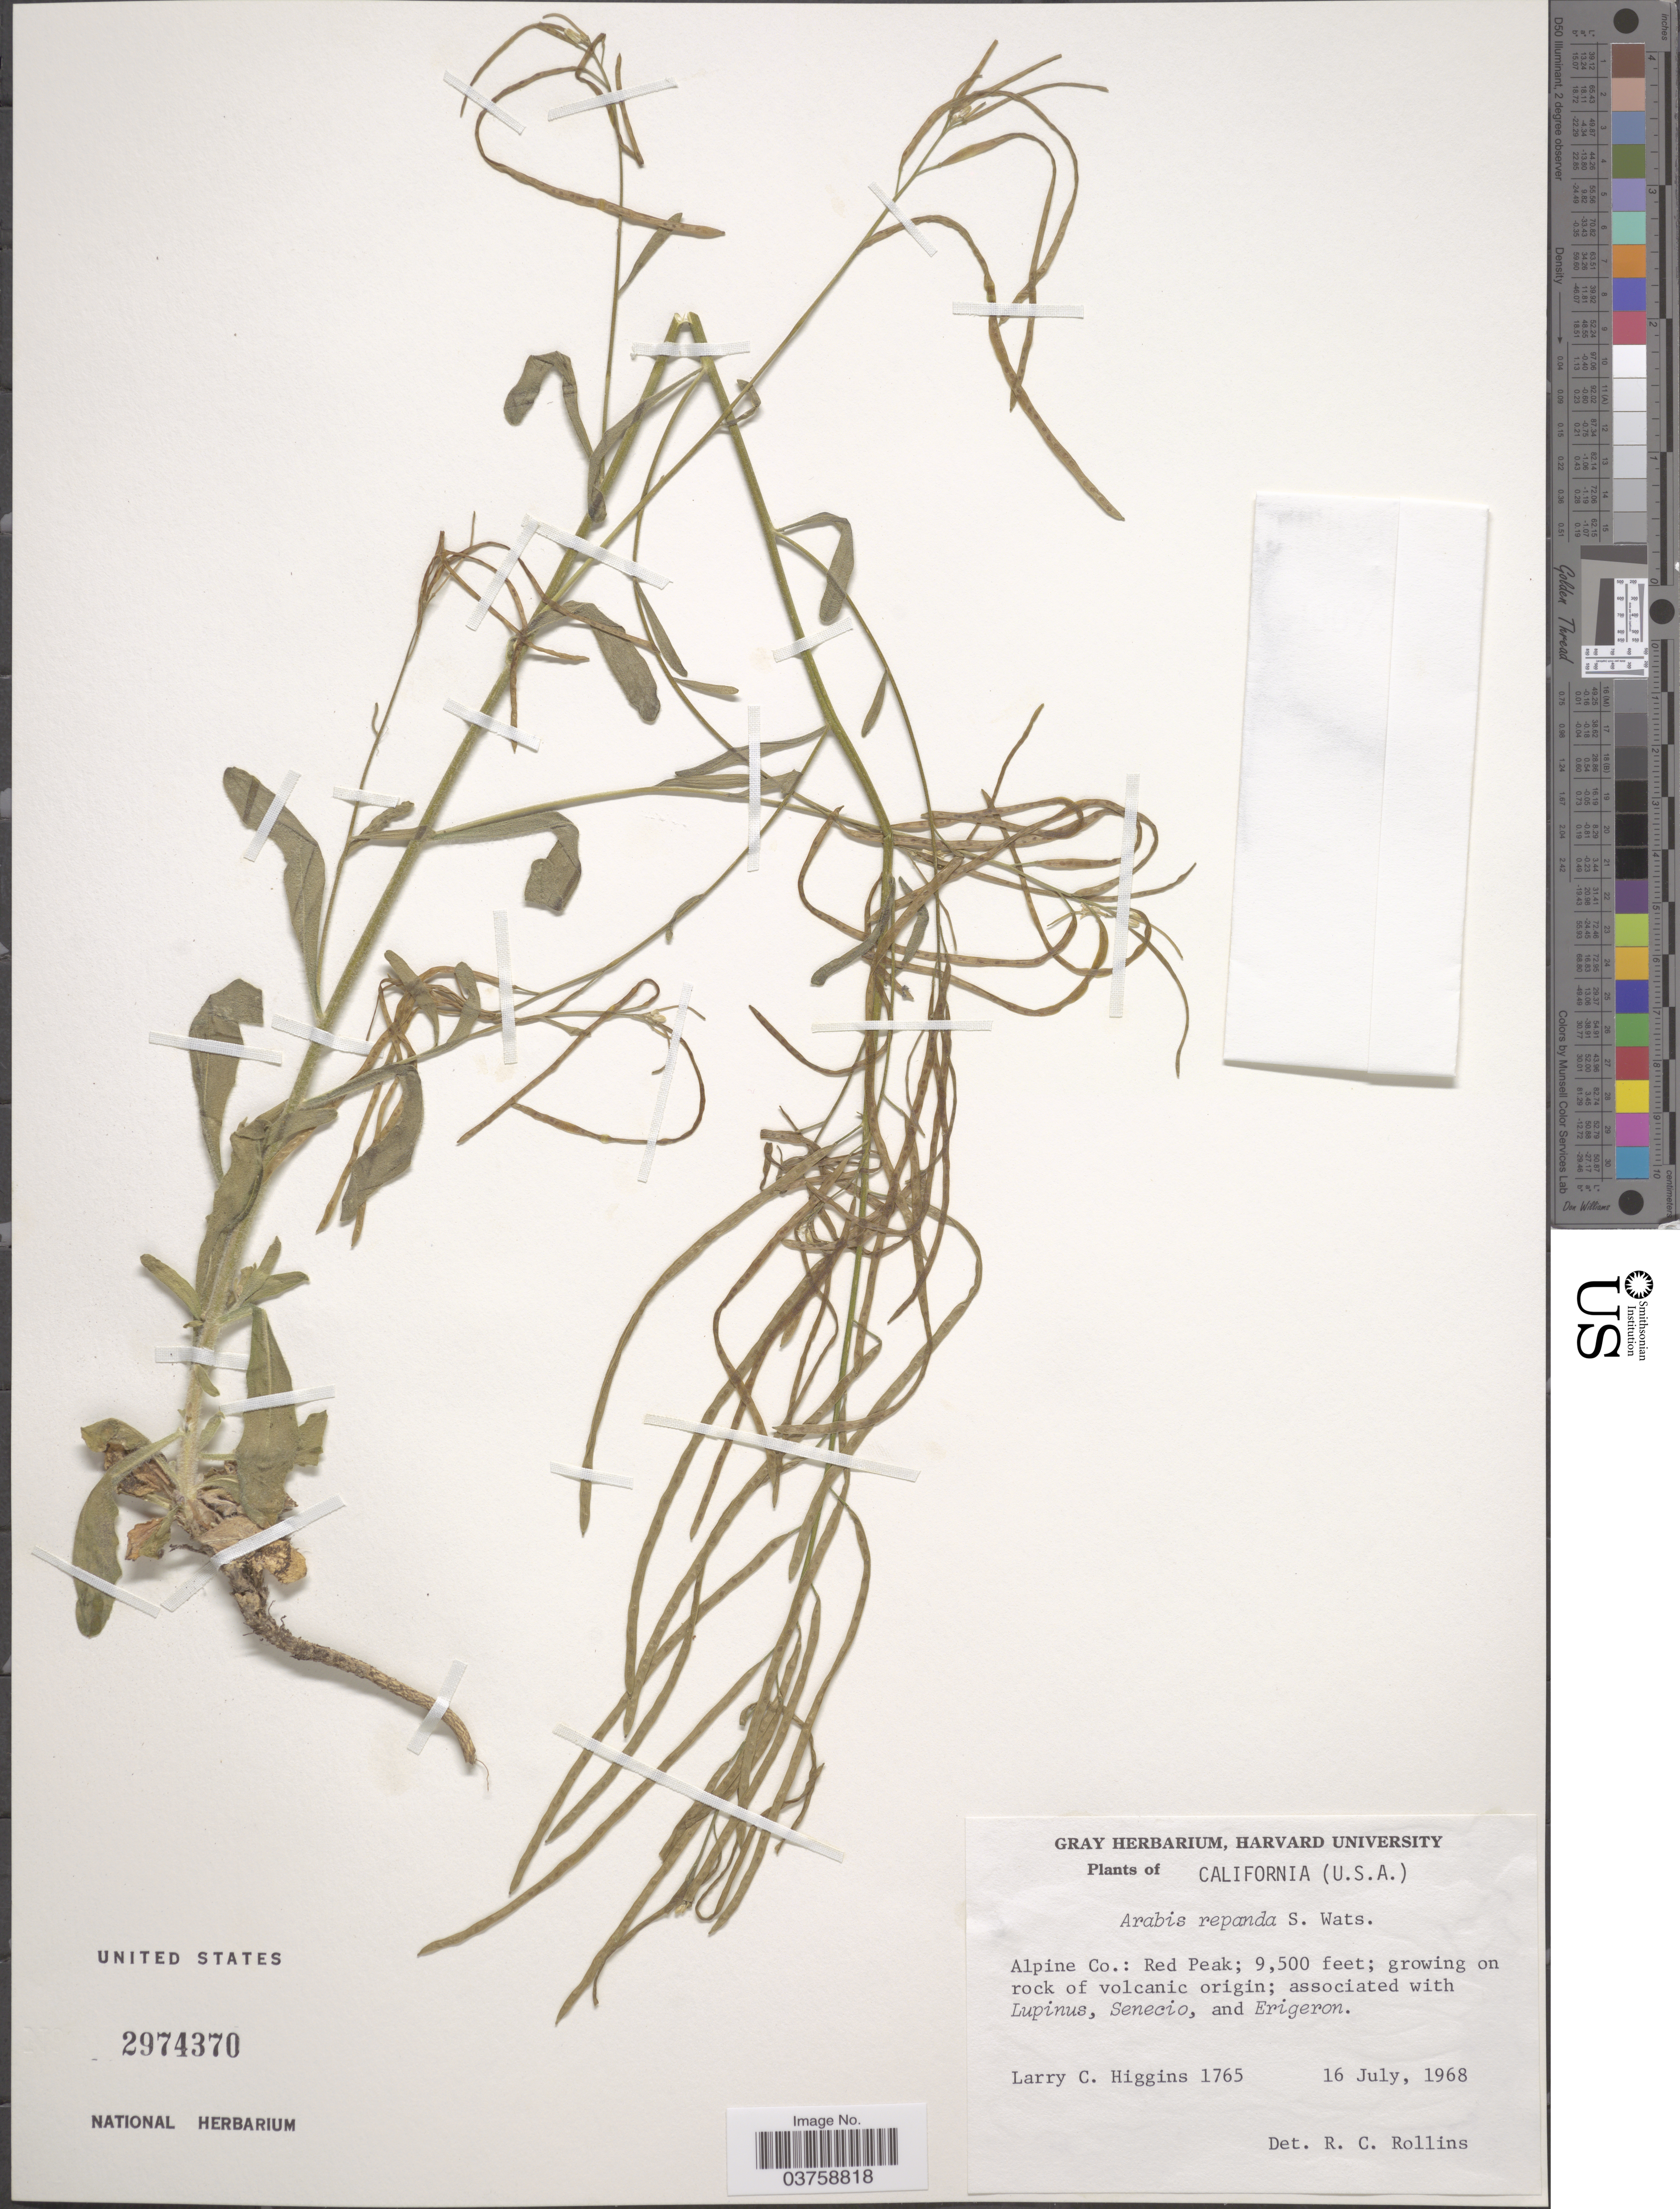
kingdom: Plantae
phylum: Tracheophyta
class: Magnoliopsida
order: Brassicales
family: Brassicaceae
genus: Arabis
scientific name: Arabis repanda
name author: S. Watson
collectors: L. Higgins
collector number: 1765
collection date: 1968-07-16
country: United States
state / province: California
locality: Alpine Co.: Red Peak.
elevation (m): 2896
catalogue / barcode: US 2974370